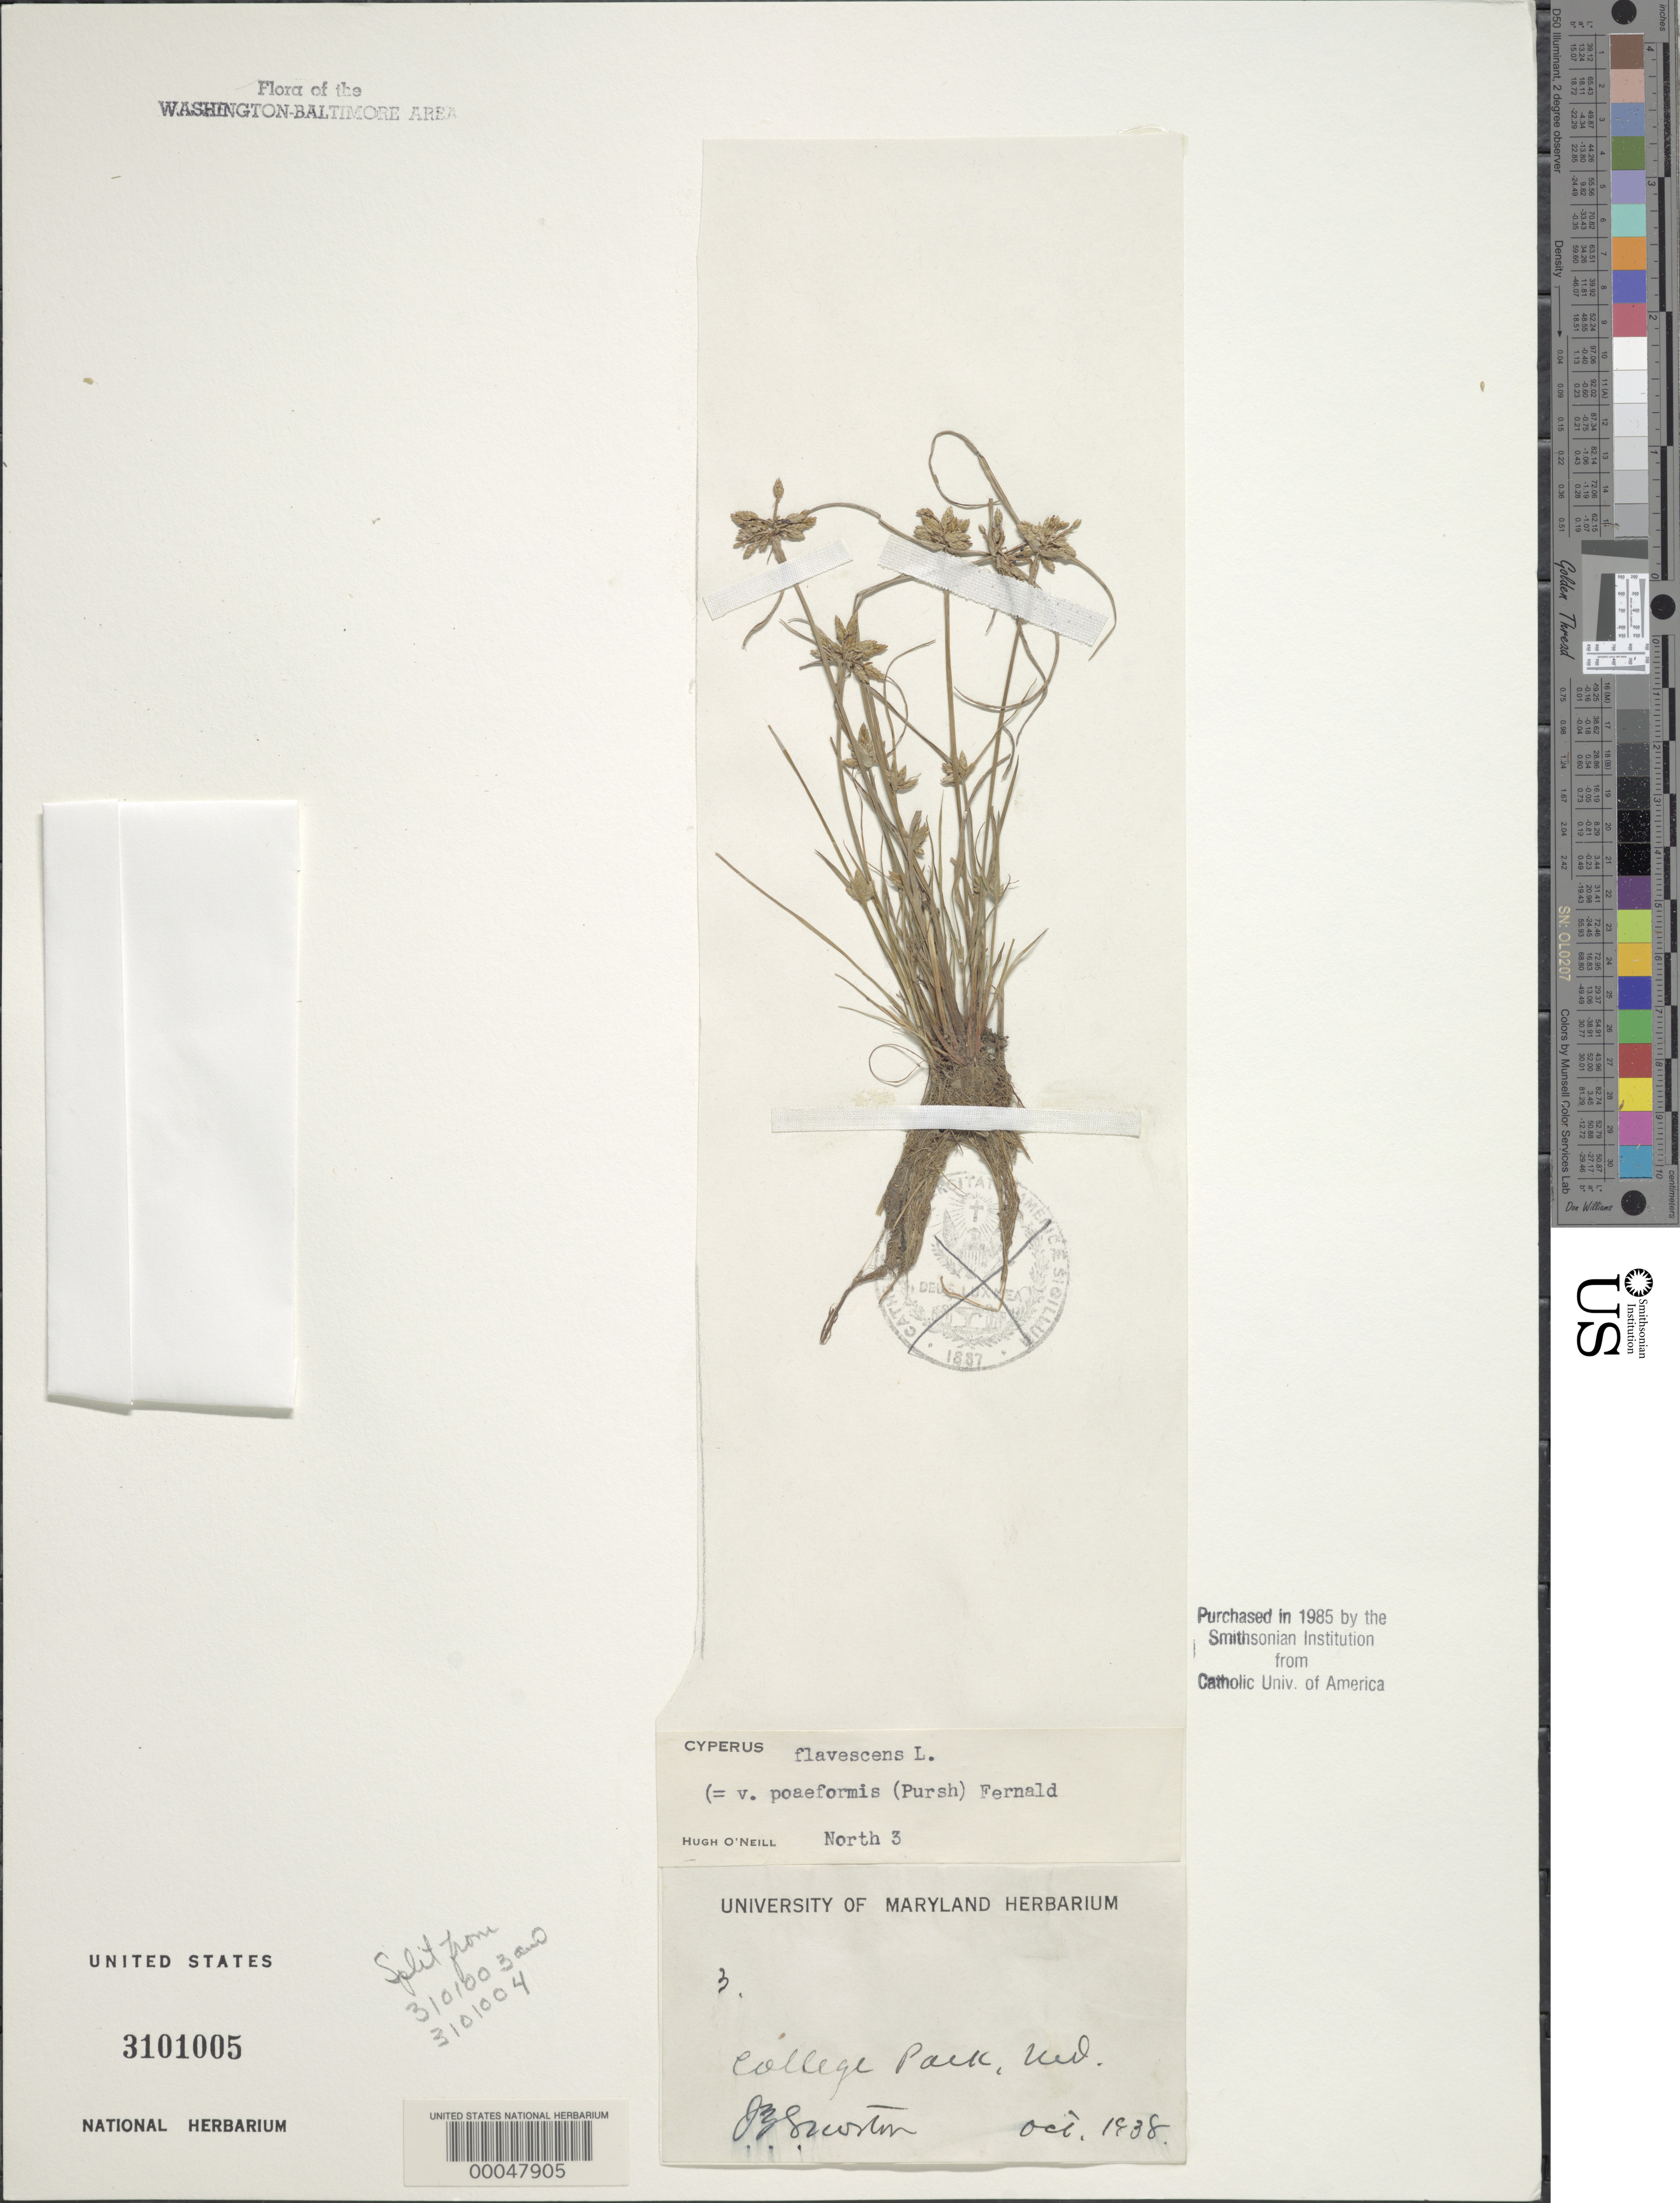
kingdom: Plantae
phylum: Tracheophyta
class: Liliopsida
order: Poales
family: Cyperaceae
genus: Cyperus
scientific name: Cyperus flavescens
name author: L.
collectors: J. B. S. Norton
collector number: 3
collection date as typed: Oct 1938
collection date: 1938-10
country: United States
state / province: Maryland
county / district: Prince George's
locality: College Park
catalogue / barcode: US 3101005